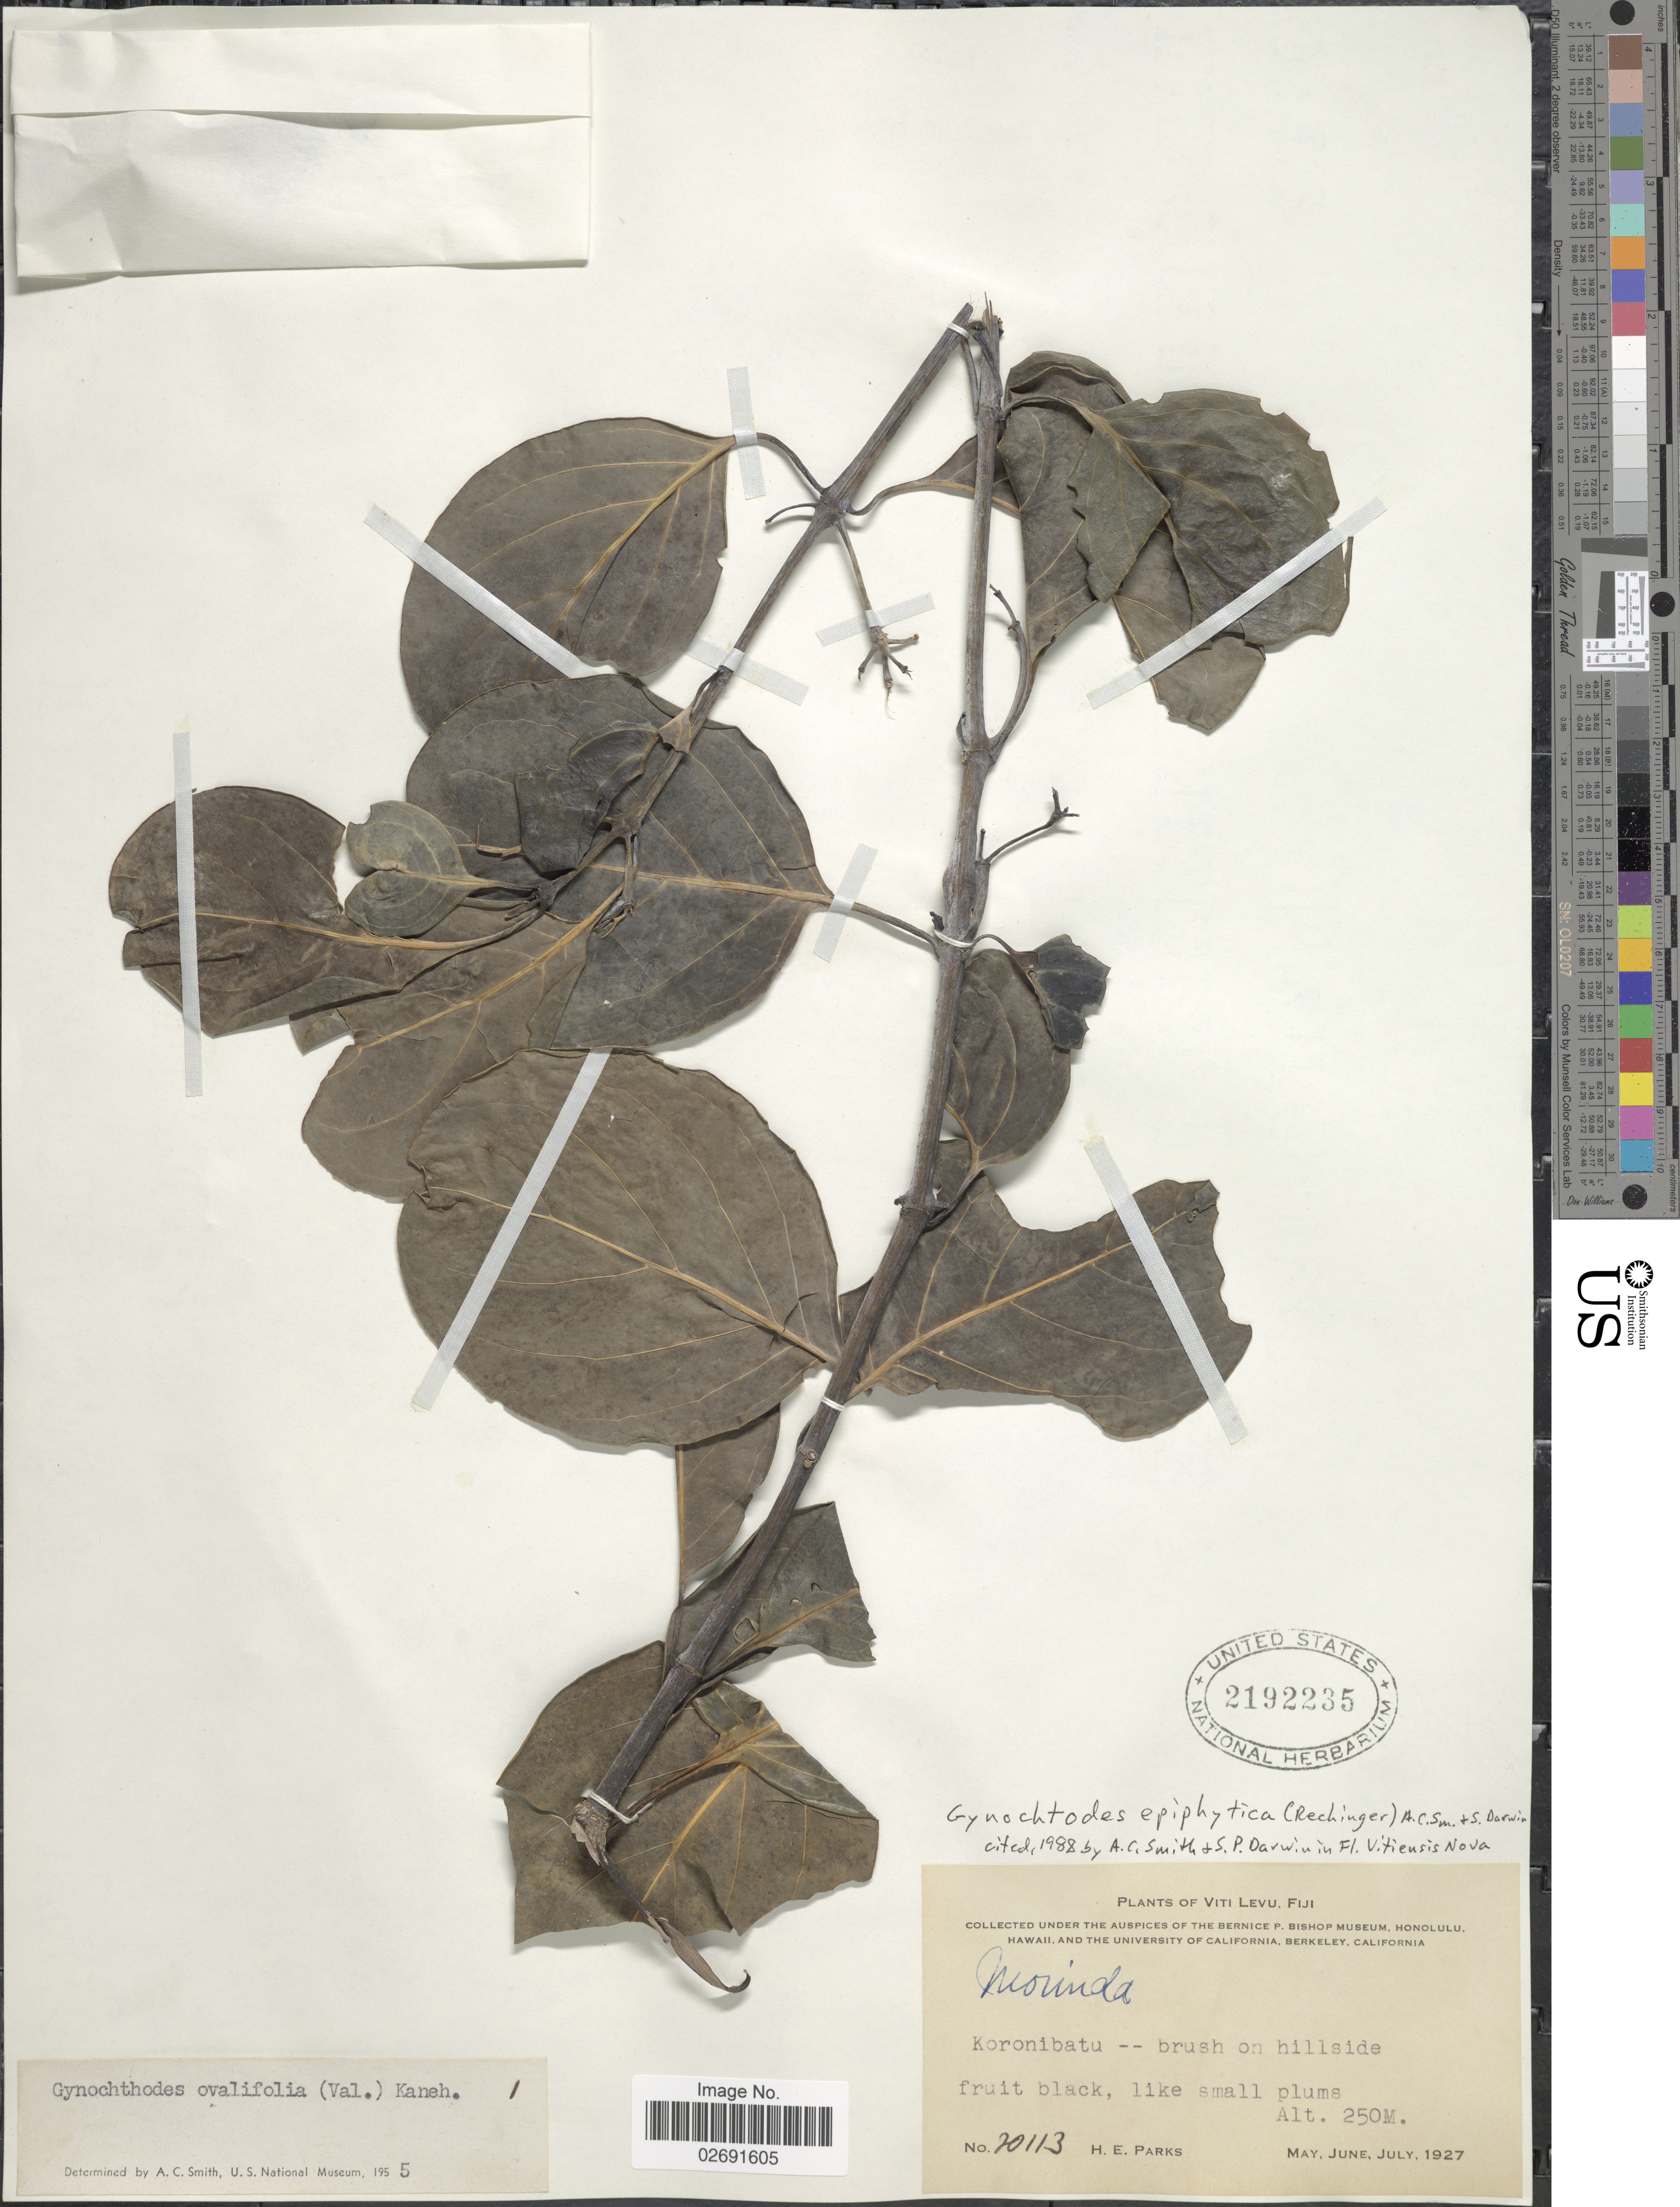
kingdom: Plantae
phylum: Tracheophyta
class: Magnoliopsida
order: Gentianales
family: Rubiaceae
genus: Gynochthodes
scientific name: Gynochthodes epiphytica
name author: (Rech. f.) A.C. Sm. & S.P. Darwin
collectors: H. E. Parks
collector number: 20113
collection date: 1927-05/1927-07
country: Fiji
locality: Viti Levu, Koronibatu, brush on hillside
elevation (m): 250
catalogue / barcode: US 2192235